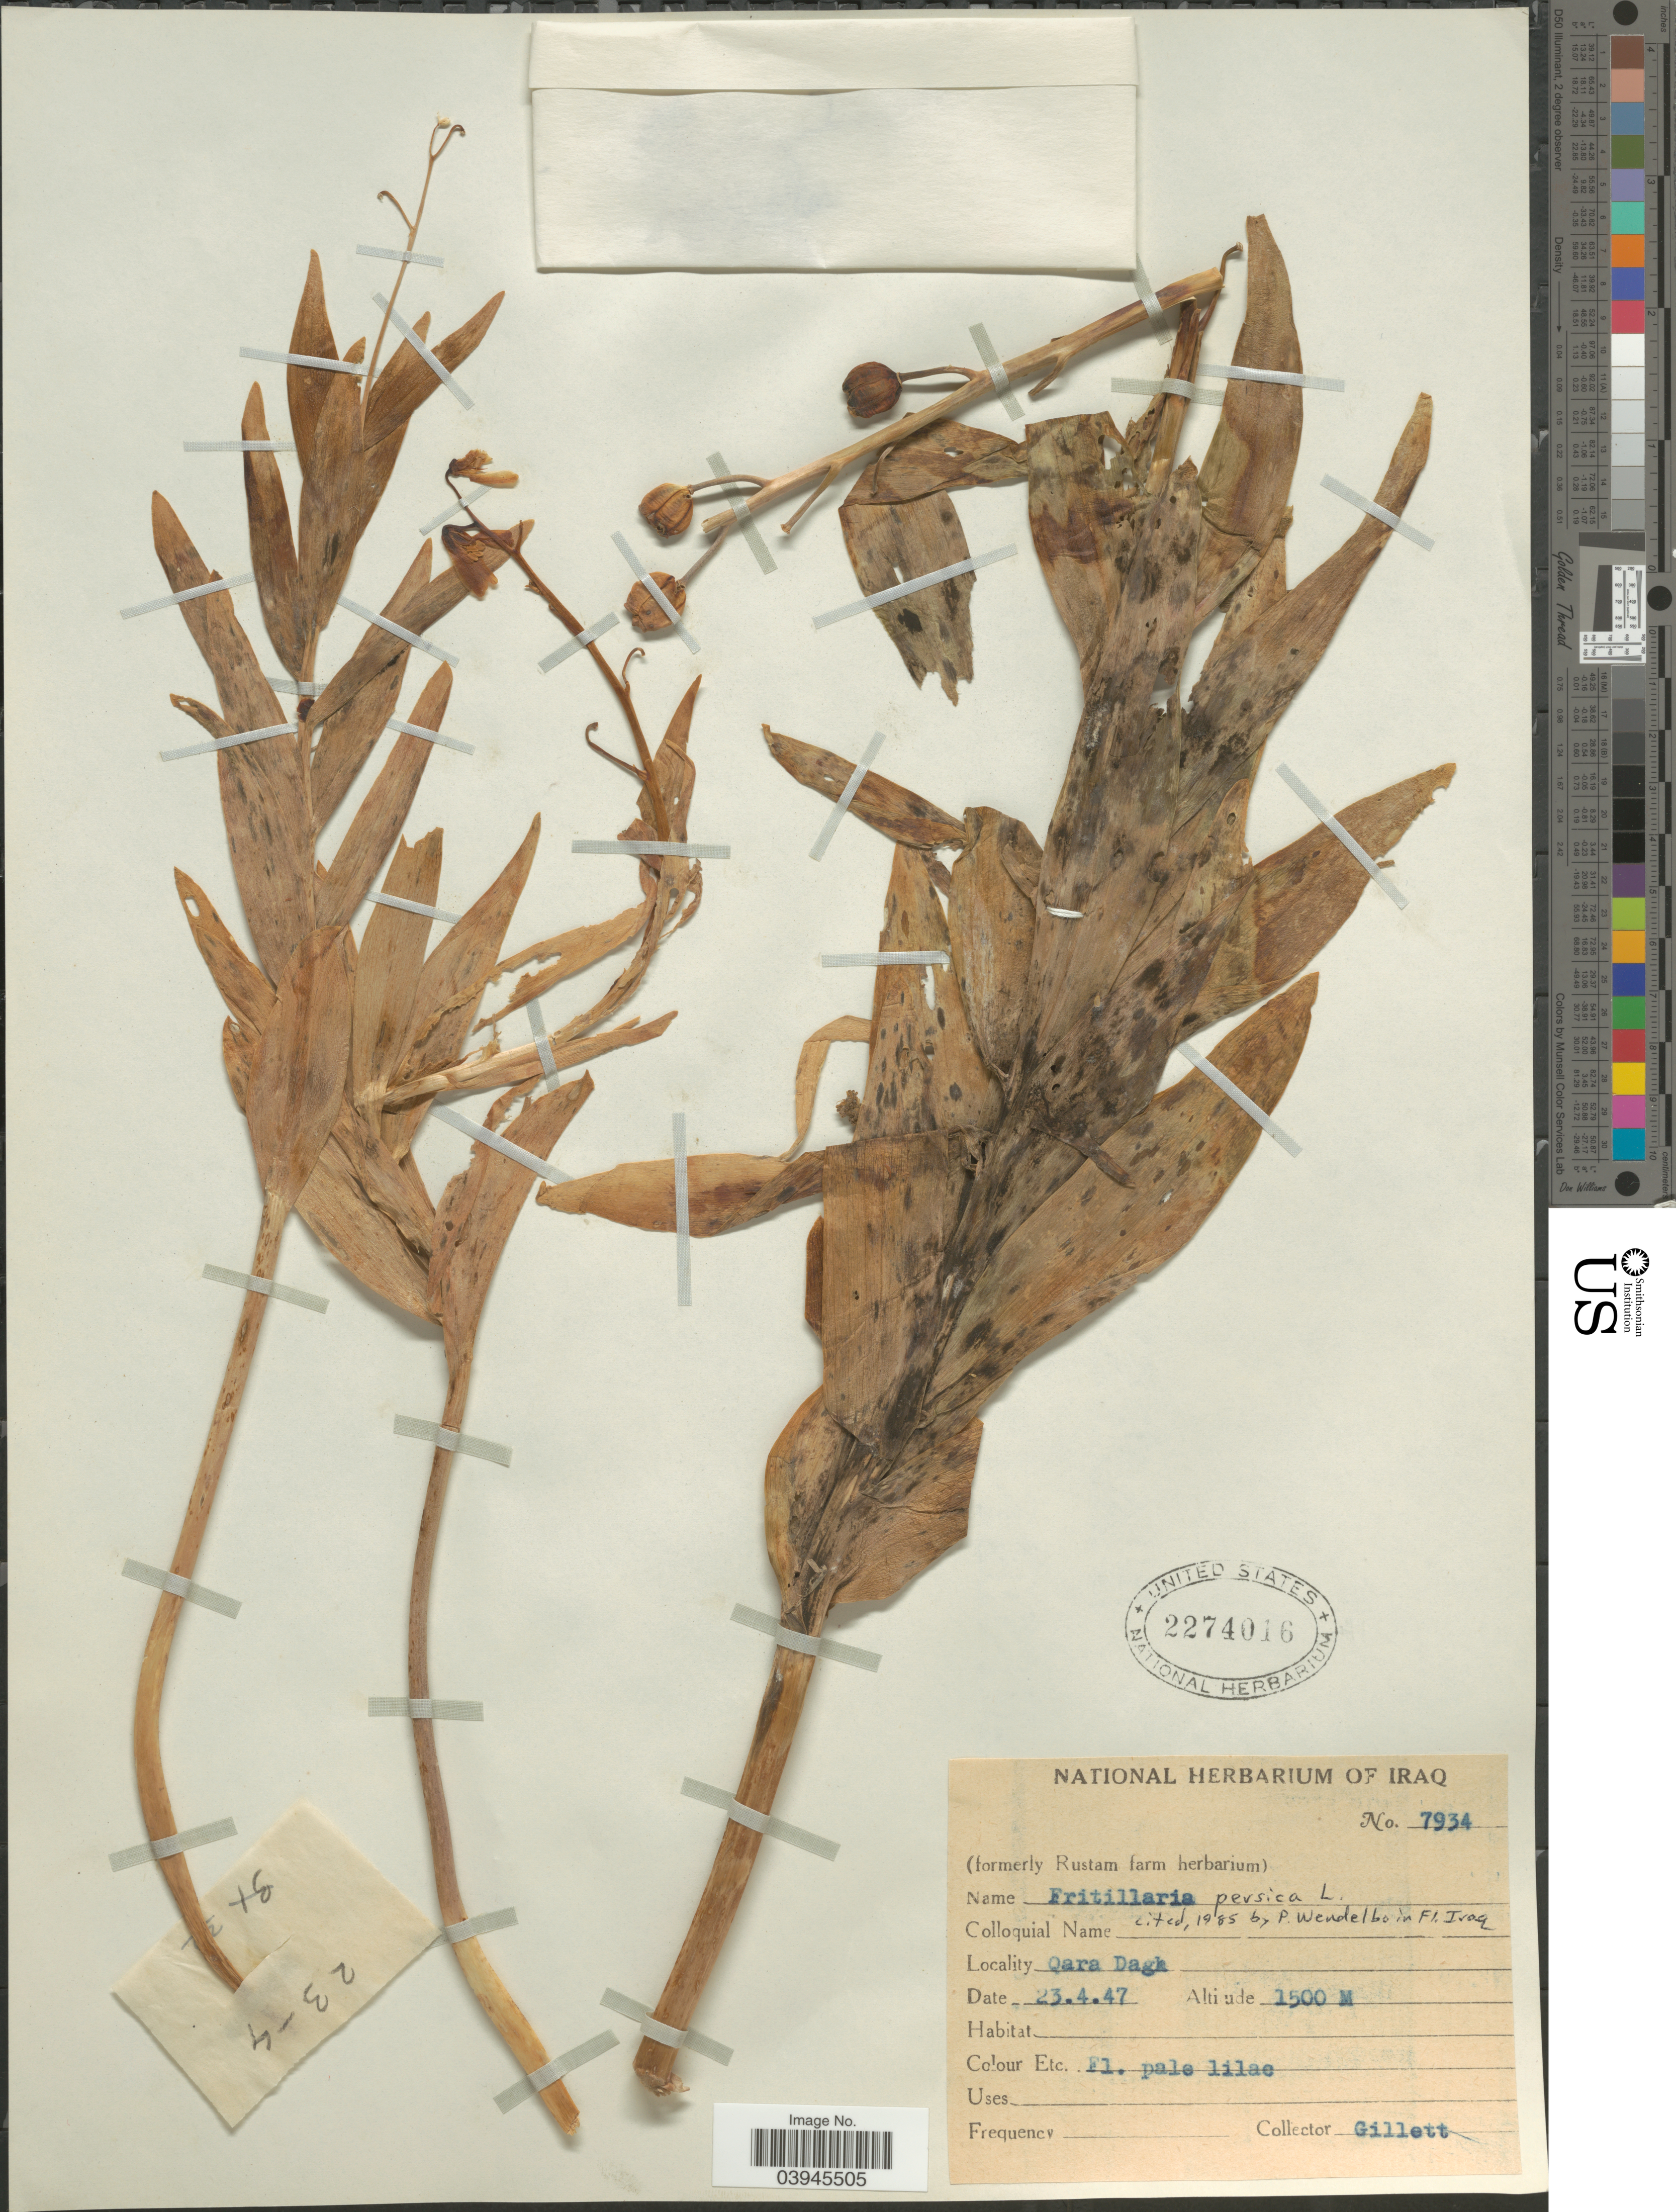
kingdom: Plantae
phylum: Tracheophyta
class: Liliopsida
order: Liliales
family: Liliaceae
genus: Fritillaria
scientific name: Fritillaria persica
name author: L.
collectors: Gillett, --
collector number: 7934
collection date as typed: Transcribed d/m/y: 23/4/47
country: Iraq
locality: Qara Dagh.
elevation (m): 1500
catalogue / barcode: US 2274016